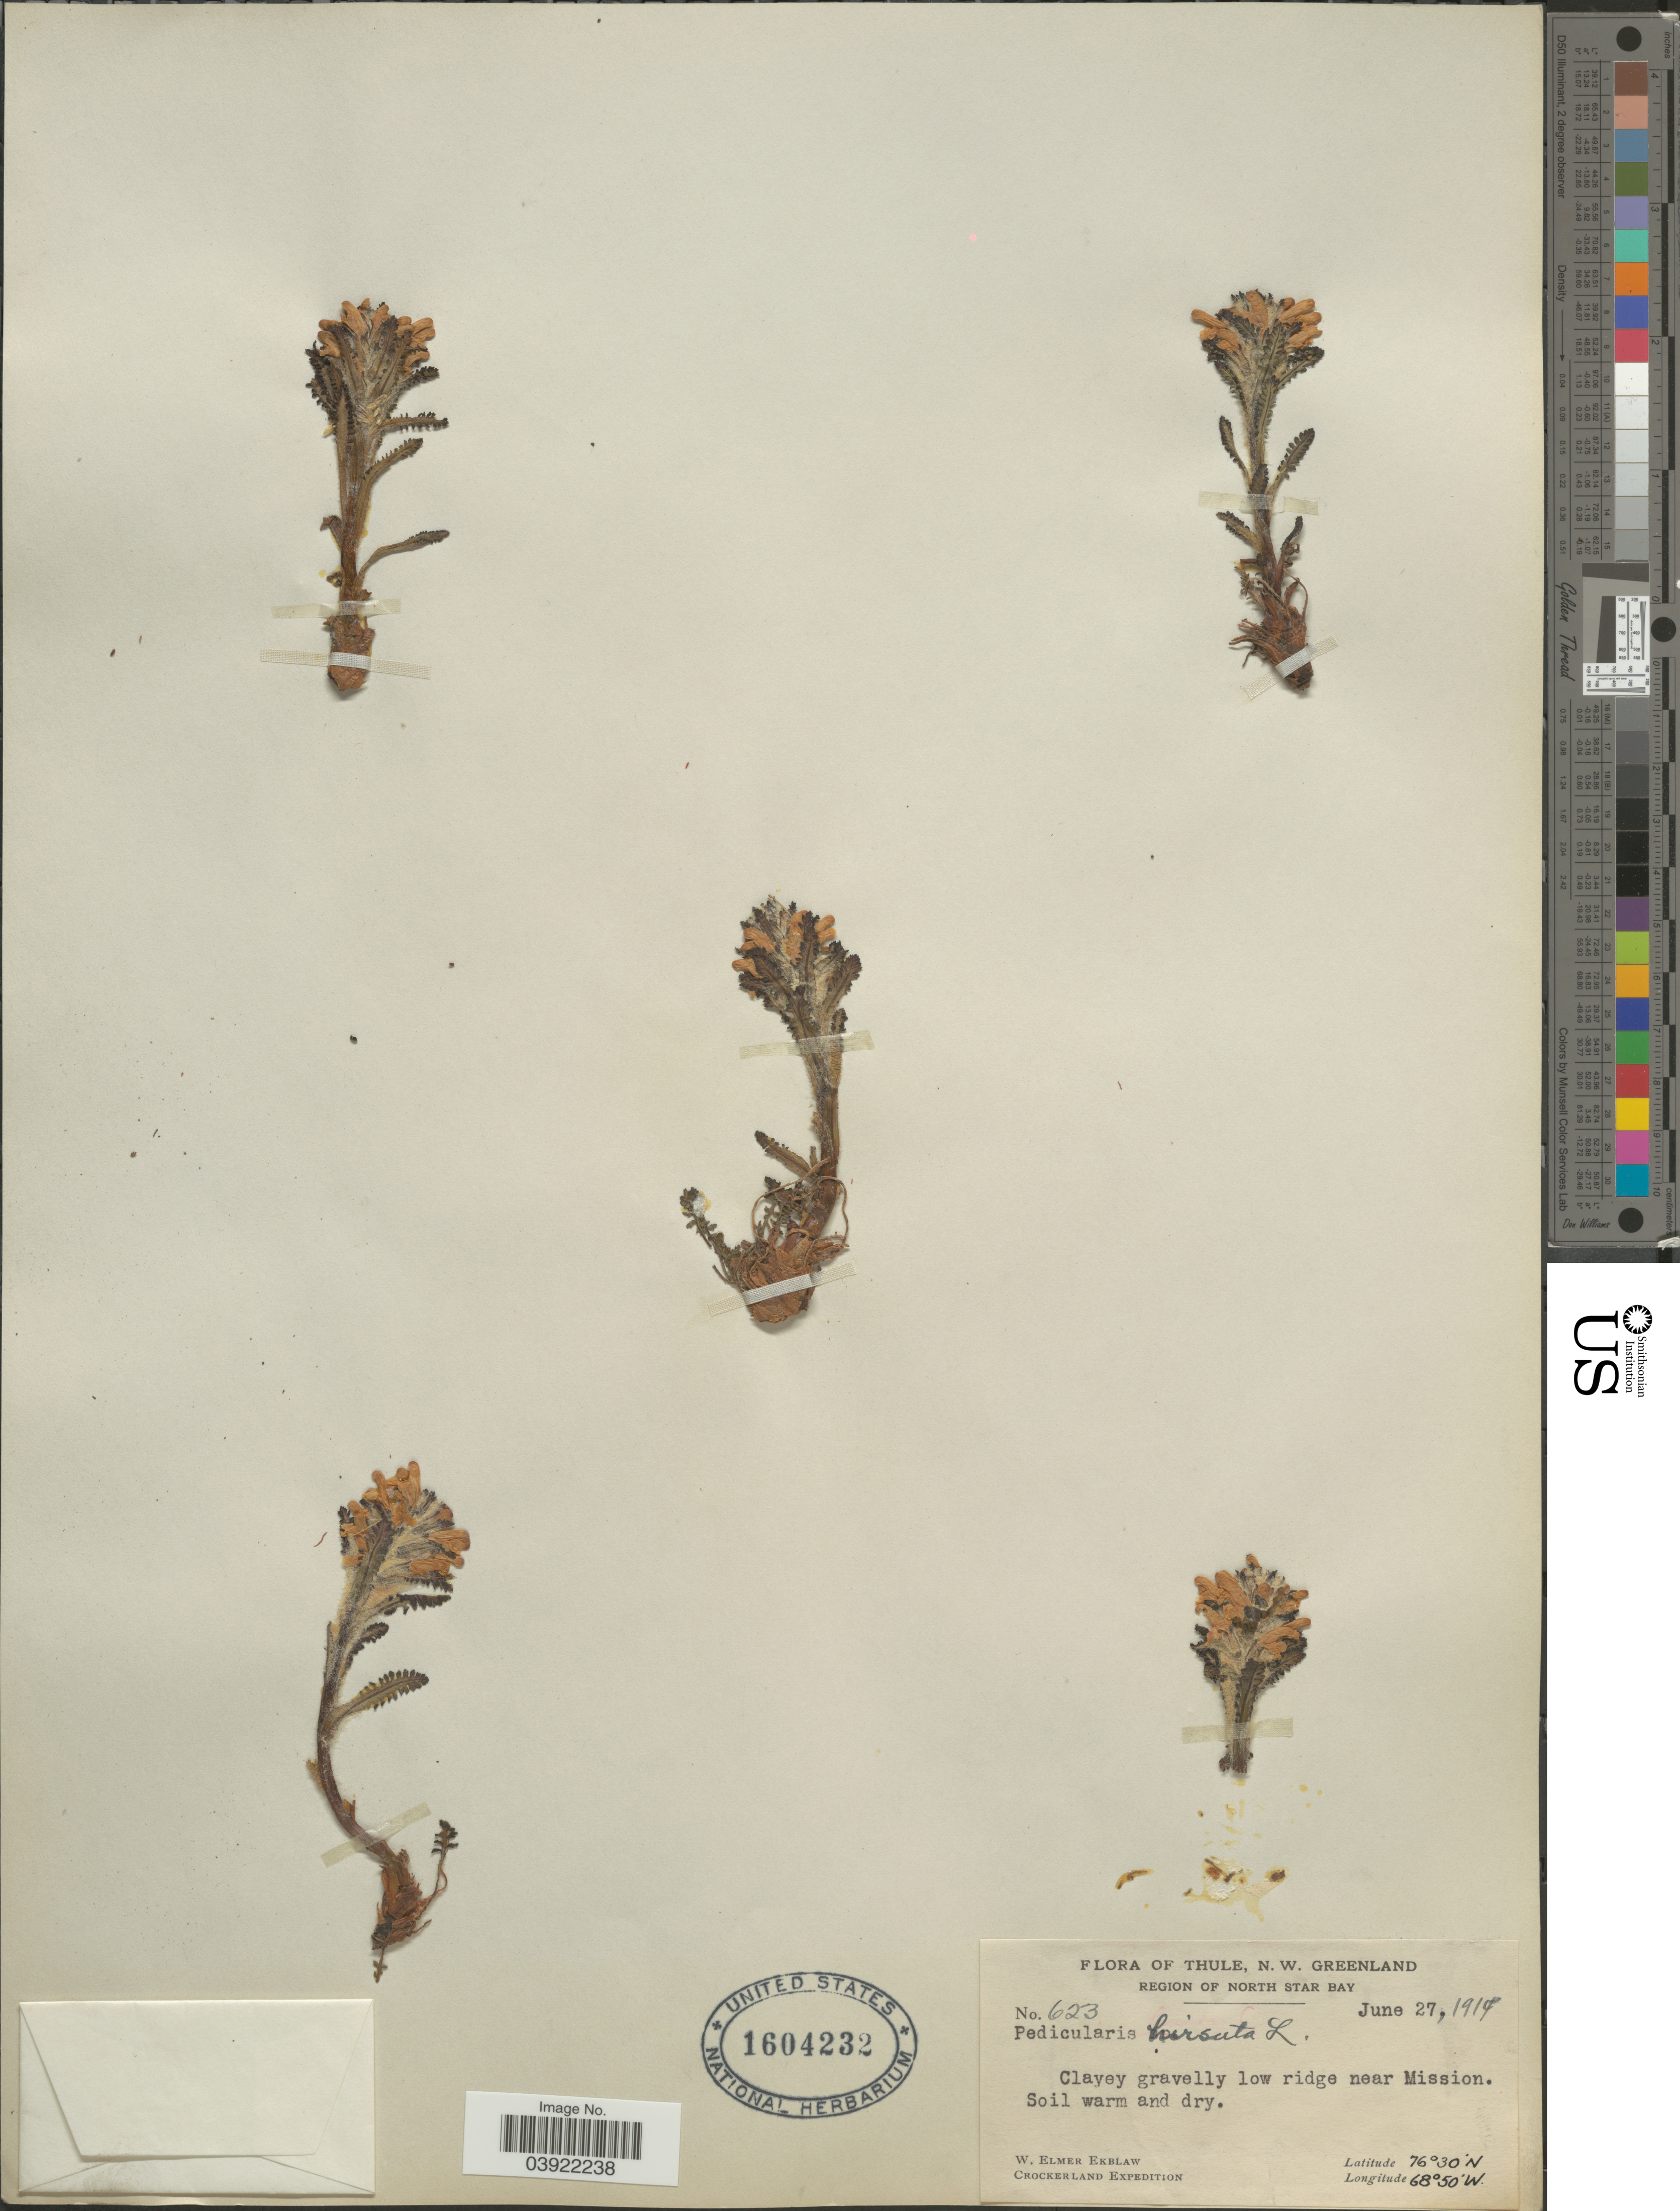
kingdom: Plantae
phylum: Tracheophyta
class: Magnoliopsida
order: Lamiales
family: Orobanchaceae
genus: Pedicularis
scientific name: Pedicularis hirsuta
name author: L.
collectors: W. Ekblaw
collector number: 623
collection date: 1917-06-27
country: Greenland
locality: Thule, N.W. Greenland. Region of North Star Bay. Clayey gravelly low ridge near Mission.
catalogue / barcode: US 1604232